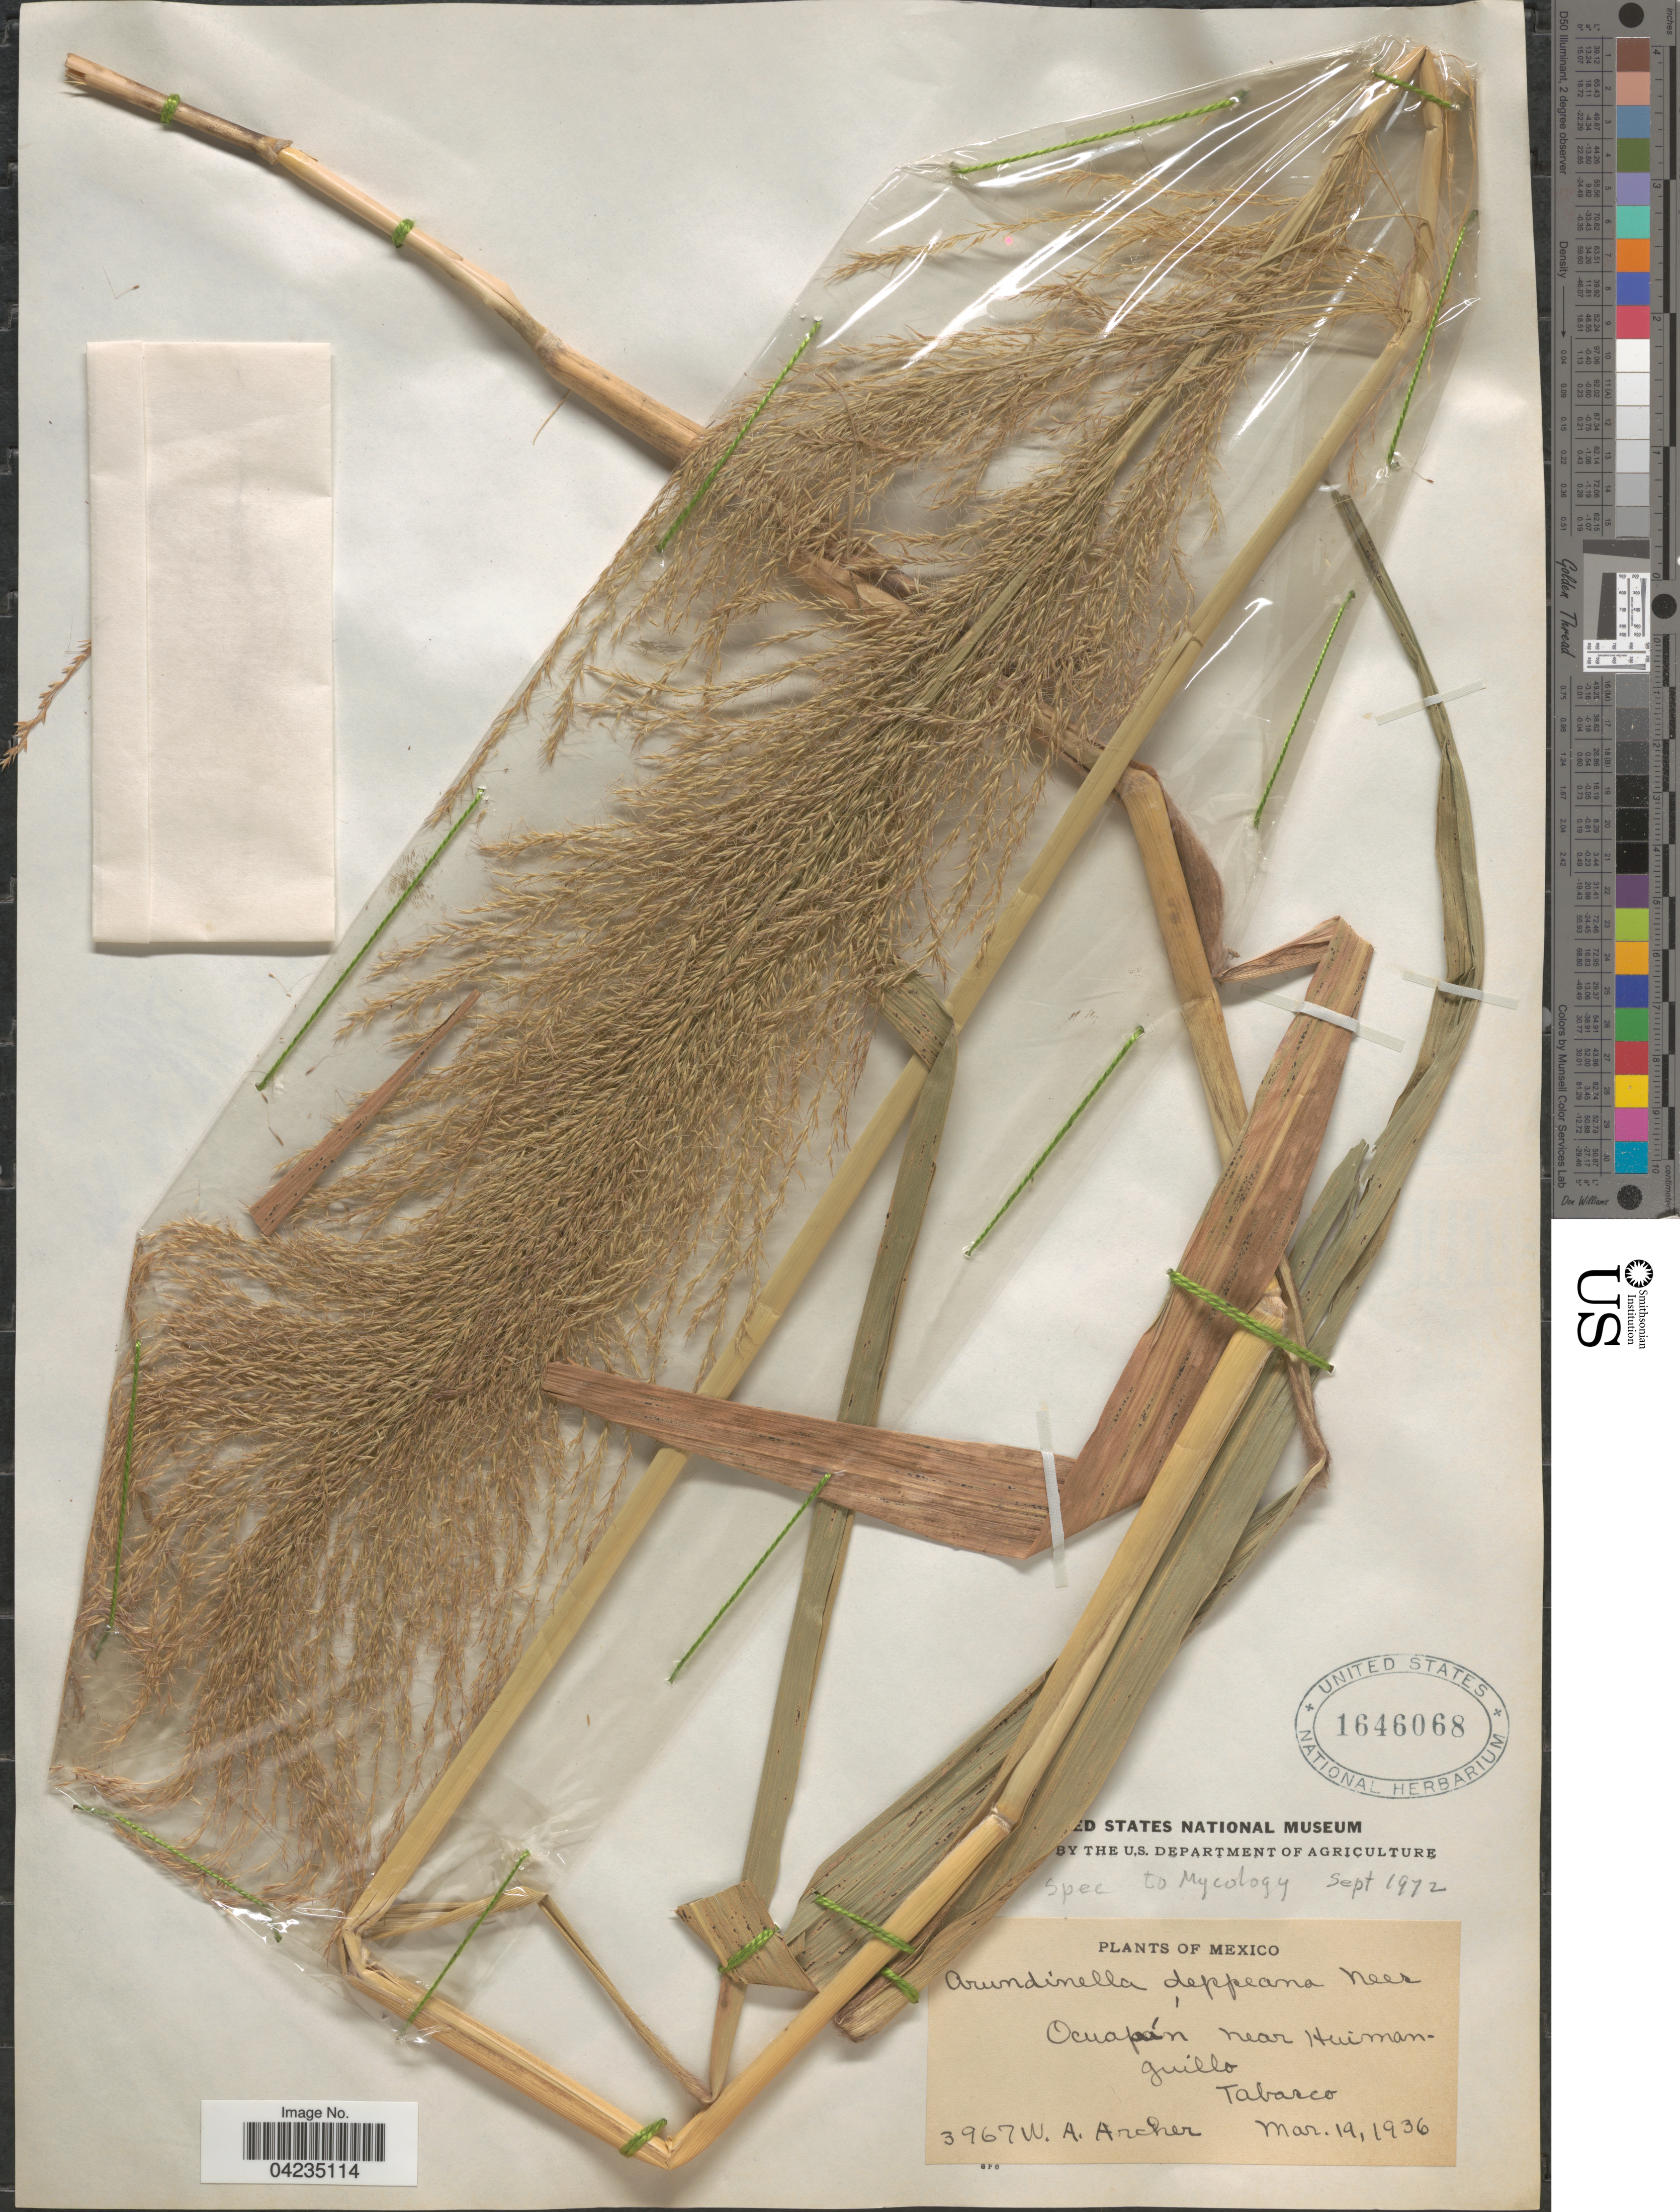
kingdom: Plantae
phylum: Tracheophyta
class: Liliopsida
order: Poales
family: Poaceae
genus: Arundinella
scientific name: Arundinella deppeana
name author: Nees ex Steud.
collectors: W. Archer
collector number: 3967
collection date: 1936-03-19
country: Mexico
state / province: Tabasco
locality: Ocuapán near Huimanguillo.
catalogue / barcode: US 1646068